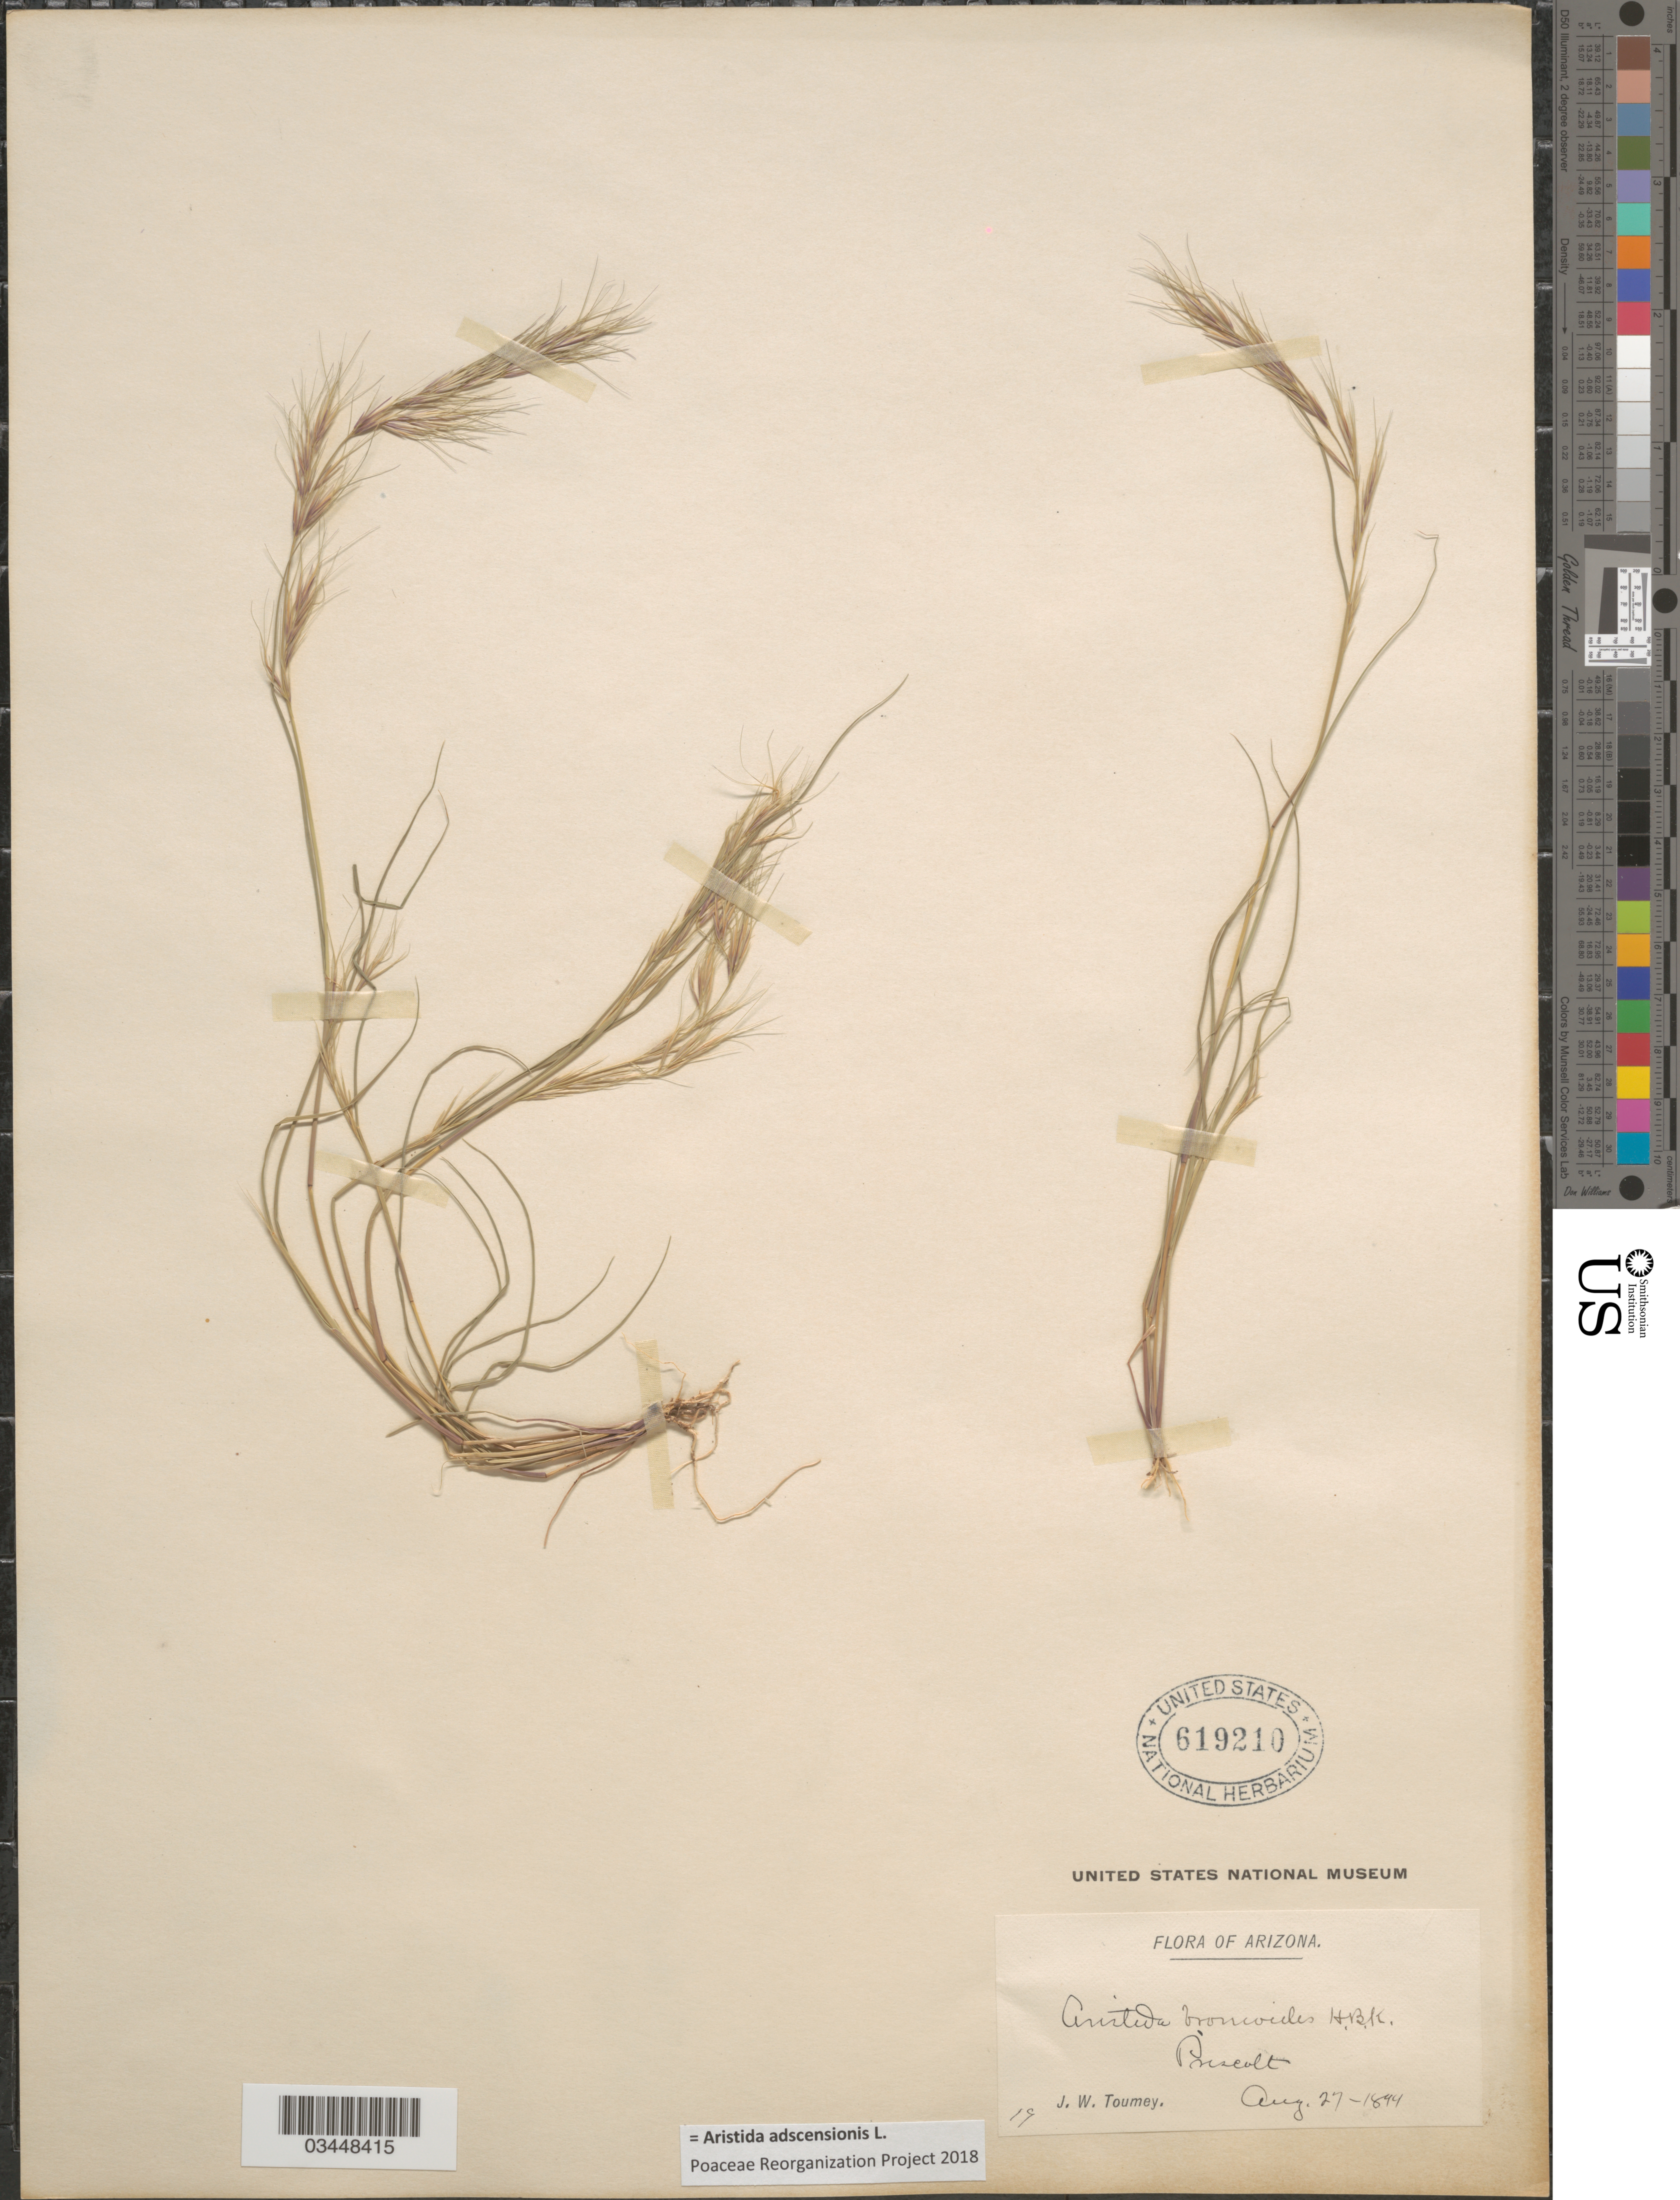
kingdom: Plantae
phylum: Tracheophyta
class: Liliopsida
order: Poales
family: Poaceae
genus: Aristida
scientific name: Aristida adscensionis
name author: L.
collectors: J. W. Toumey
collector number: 19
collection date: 1894-08-27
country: United States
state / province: Arizona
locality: Priscolt.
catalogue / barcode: US 619210